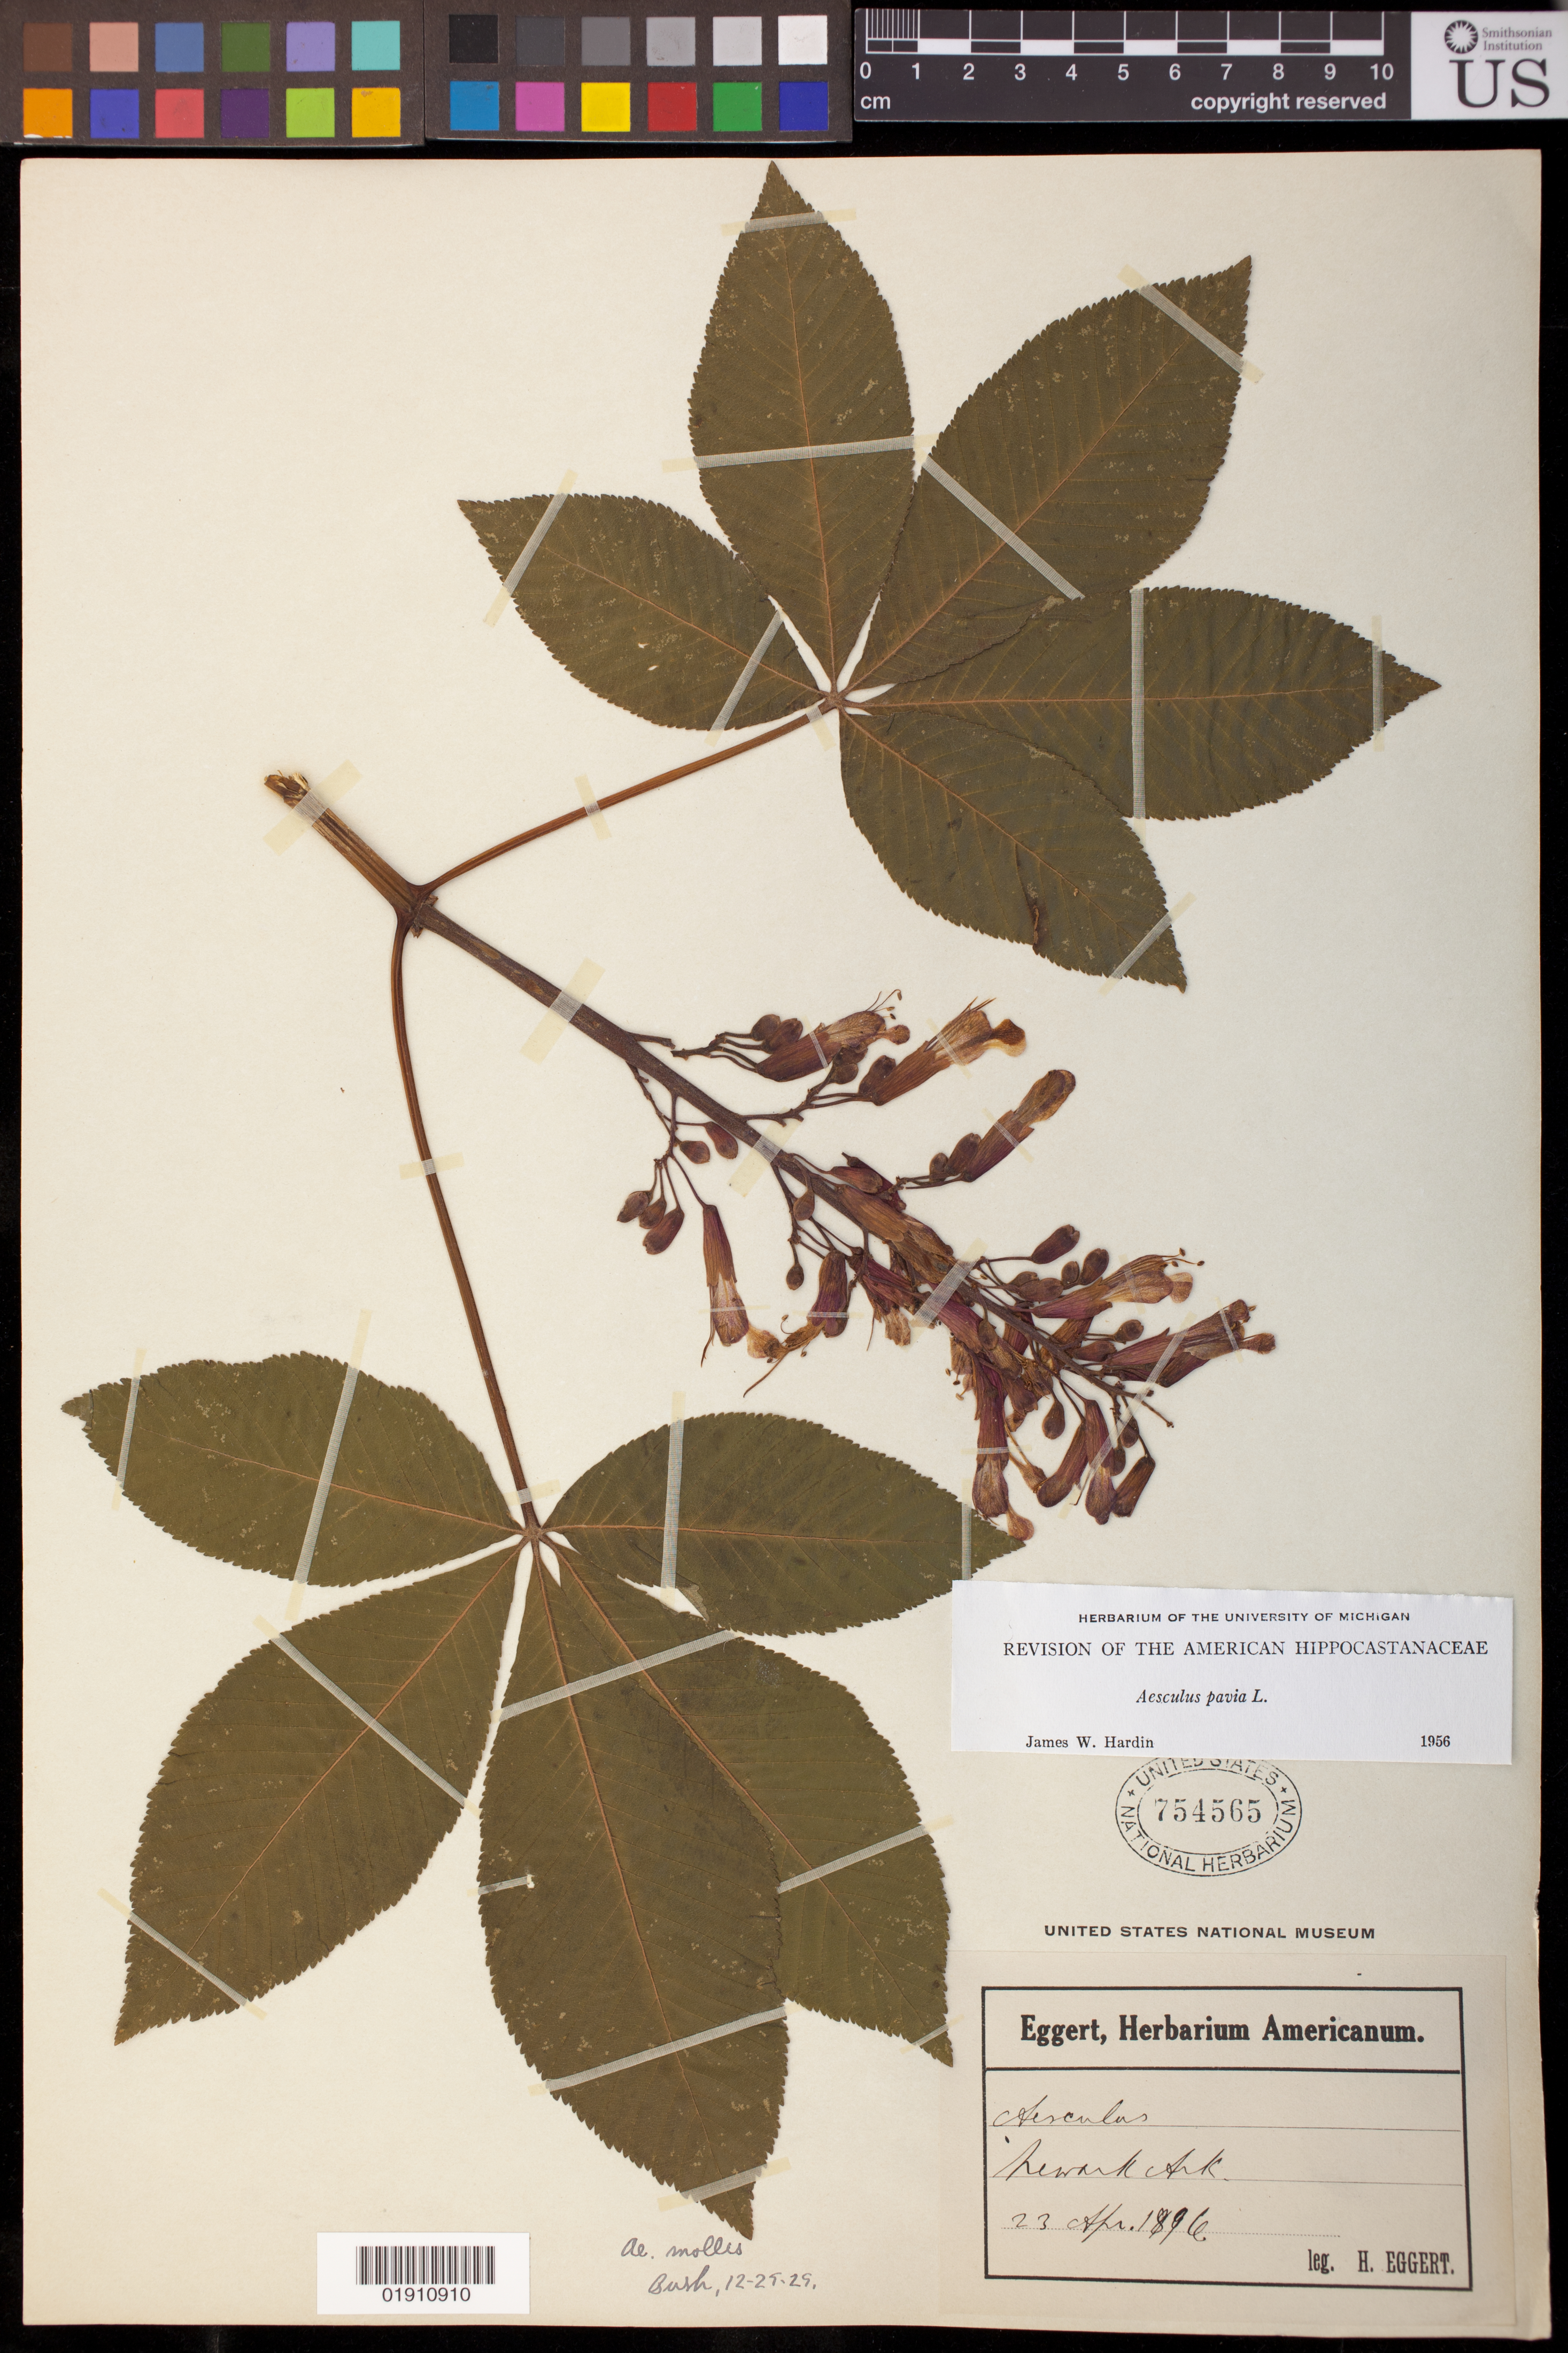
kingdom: Plantae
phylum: Tracheophyta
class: Magnoliopsida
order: Sapindales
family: Sapindaceae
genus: Aesculus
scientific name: Aesculus pavia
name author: L.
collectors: H. Eggert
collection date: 1896-04-23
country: United States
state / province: Arkansas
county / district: Independence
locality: Newark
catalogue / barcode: US 754565